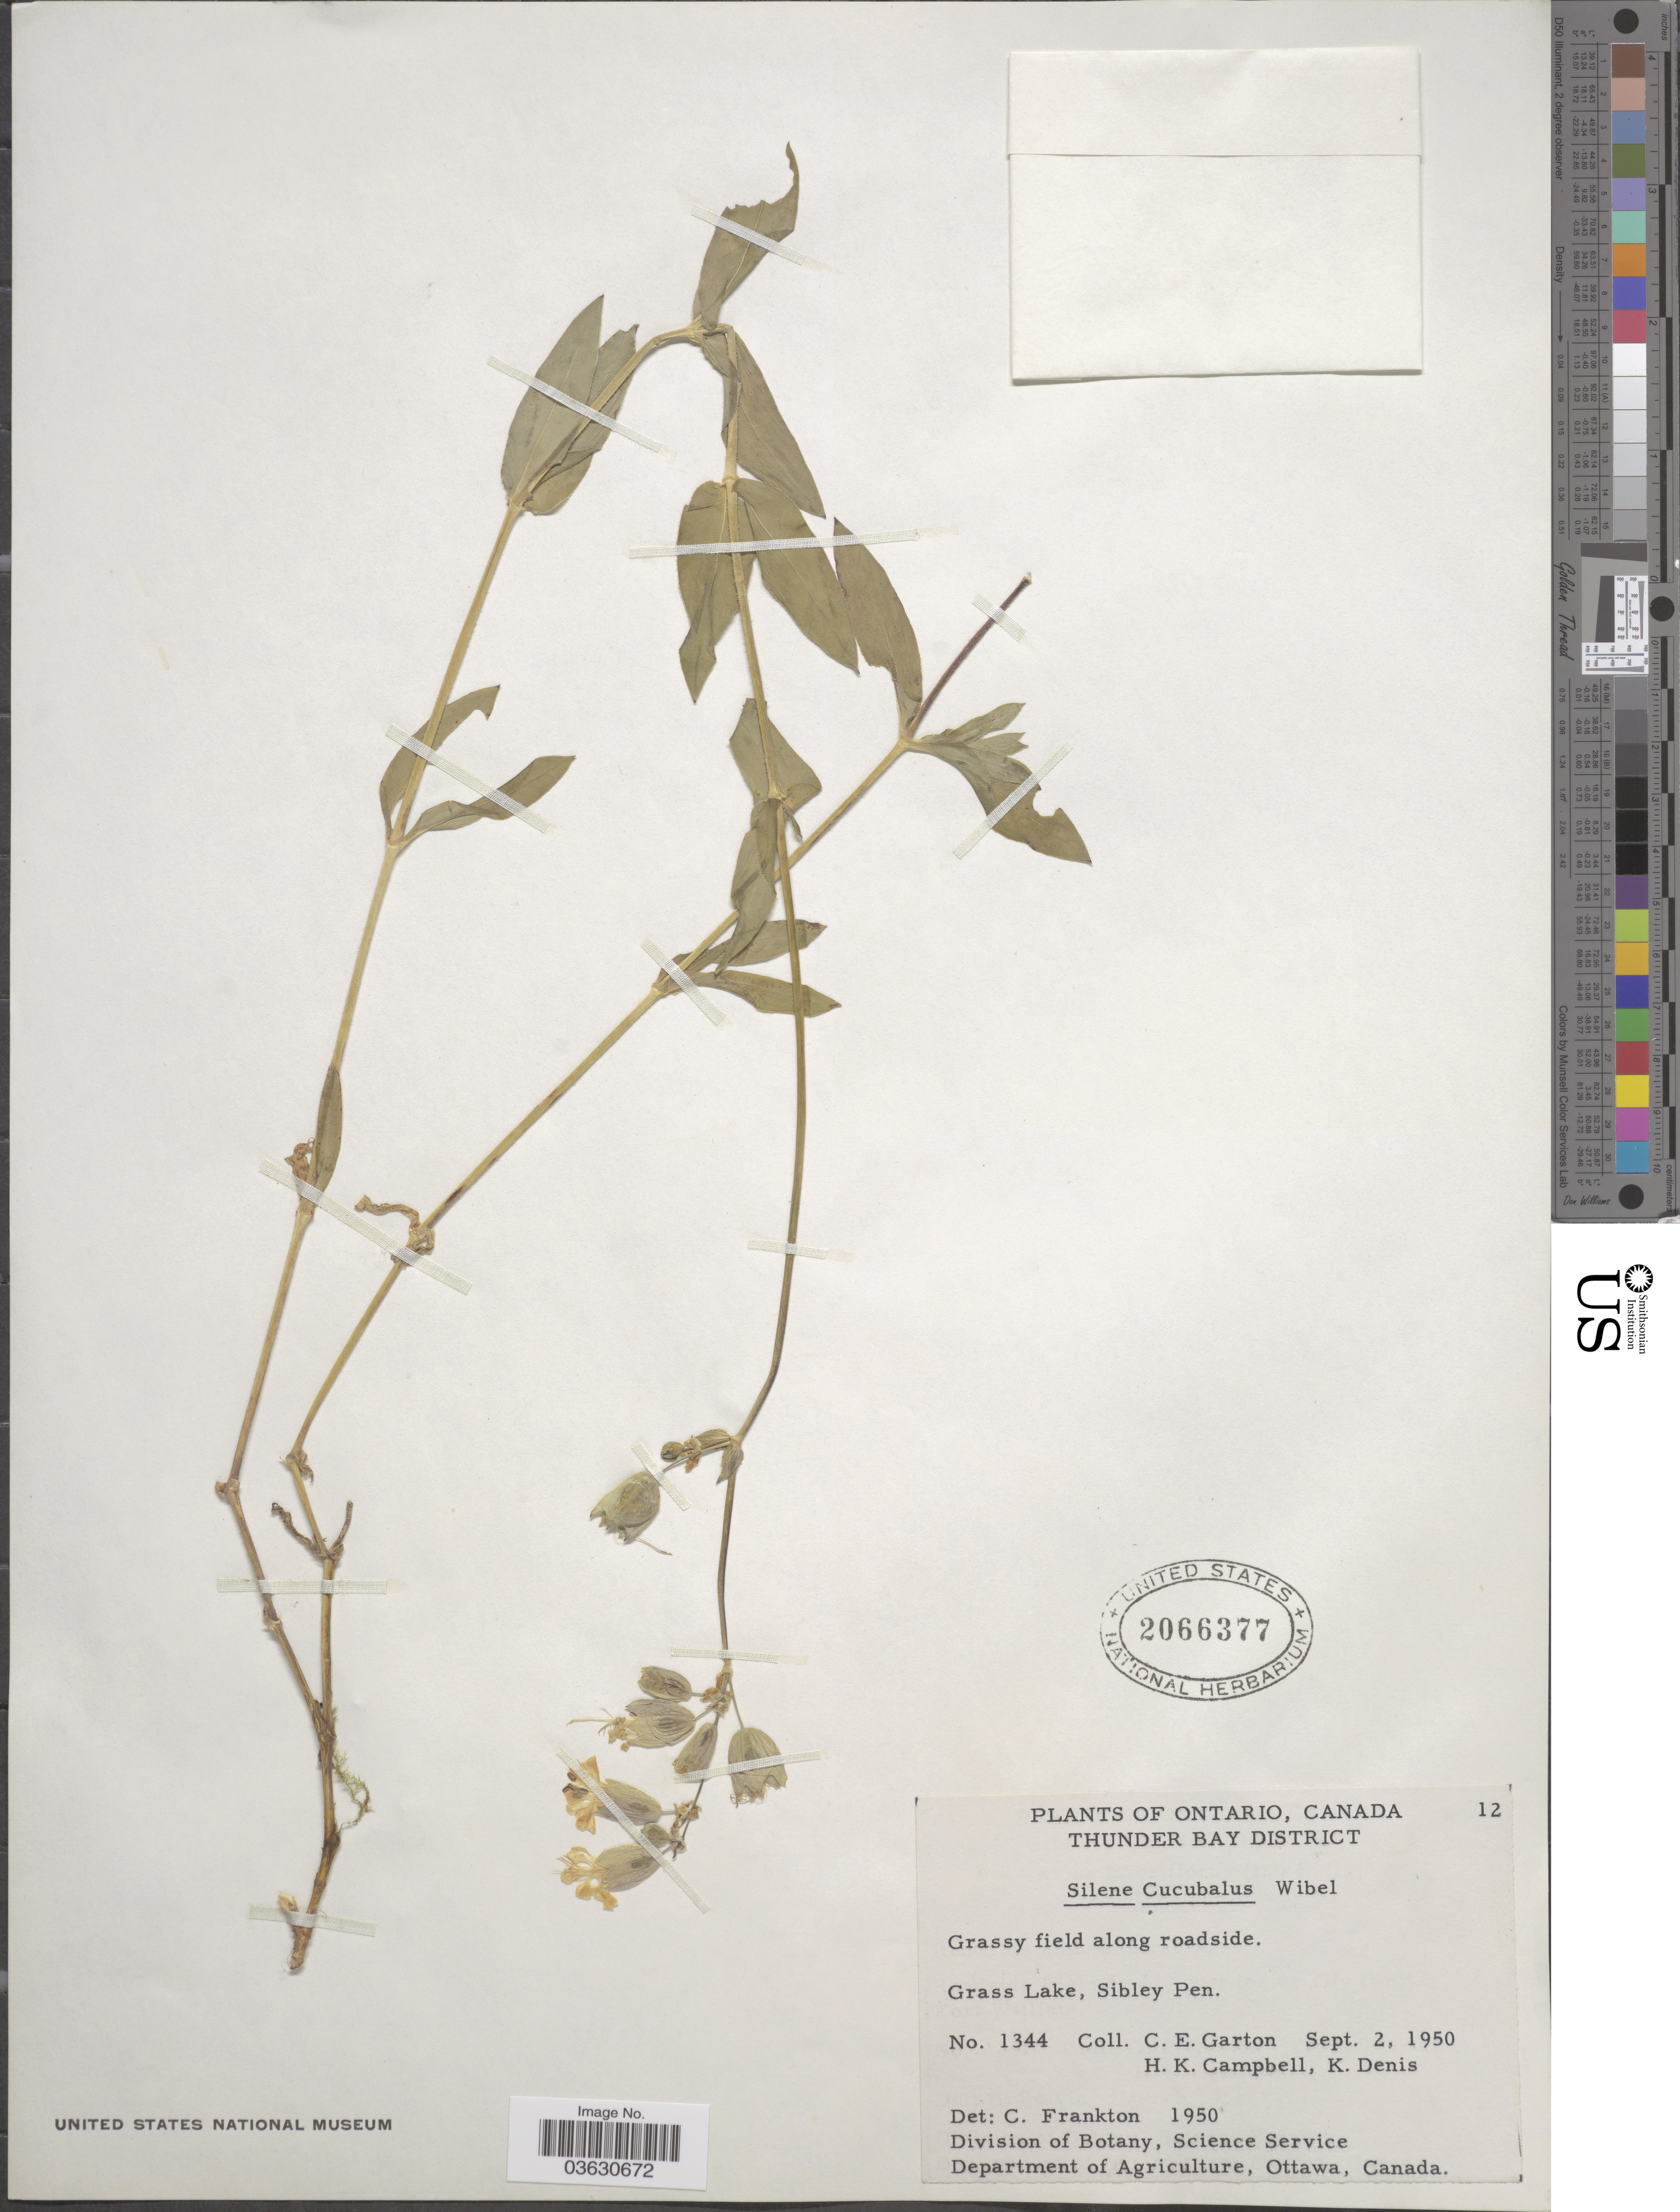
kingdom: Plantae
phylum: Tracheophyta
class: Magnoliopsida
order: Caryophyllales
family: Caryophyllaceae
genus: Silene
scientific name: Silene cucubalus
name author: L.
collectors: C. E. Garton, H. K. Campbell & K. Denis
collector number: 1344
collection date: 1950-09-02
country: Canada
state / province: Ontario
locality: Thunder Bay District. Grass Lake, Sibley Pen.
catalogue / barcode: US 2066377